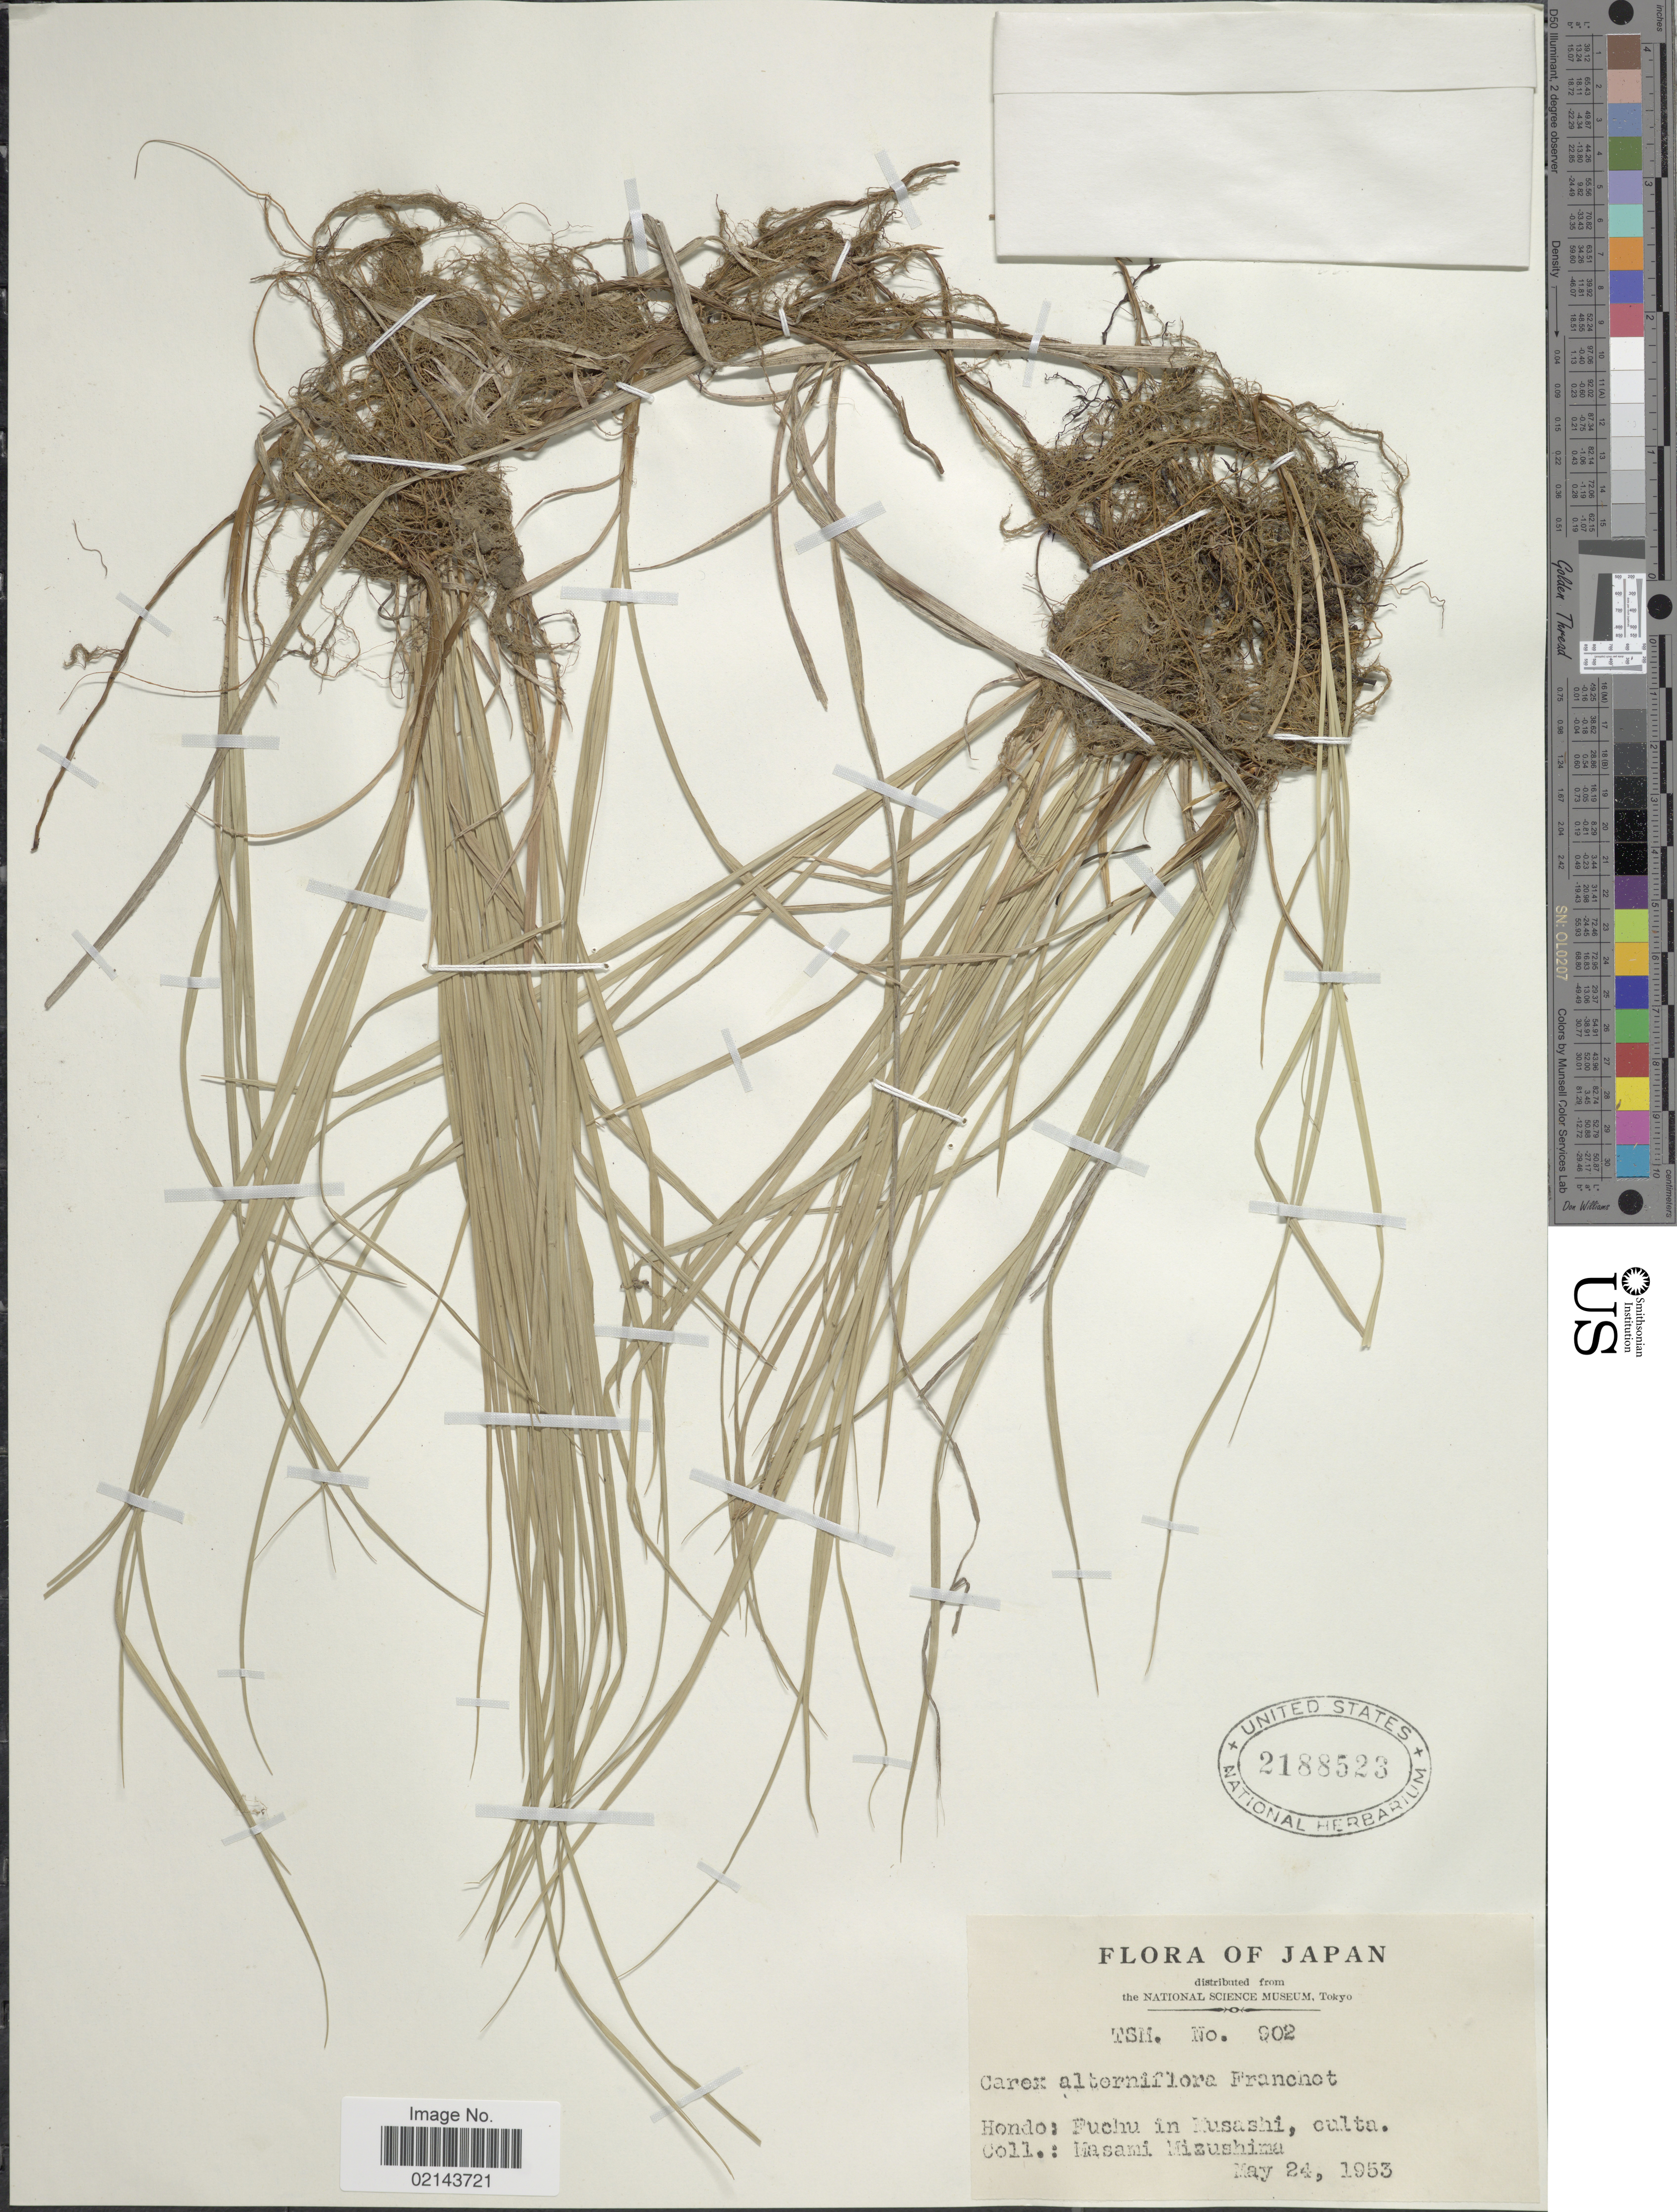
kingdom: Plantae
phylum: Tracheophyta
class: Liliopsida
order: Poales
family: Cyperaceae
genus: Carex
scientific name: Carex pisiformis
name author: Boott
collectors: M. Mizushima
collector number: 902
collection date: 1953-05-24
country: Japan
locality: Hondo: Fuchu in Musashi, culta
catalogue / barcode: US 2188523